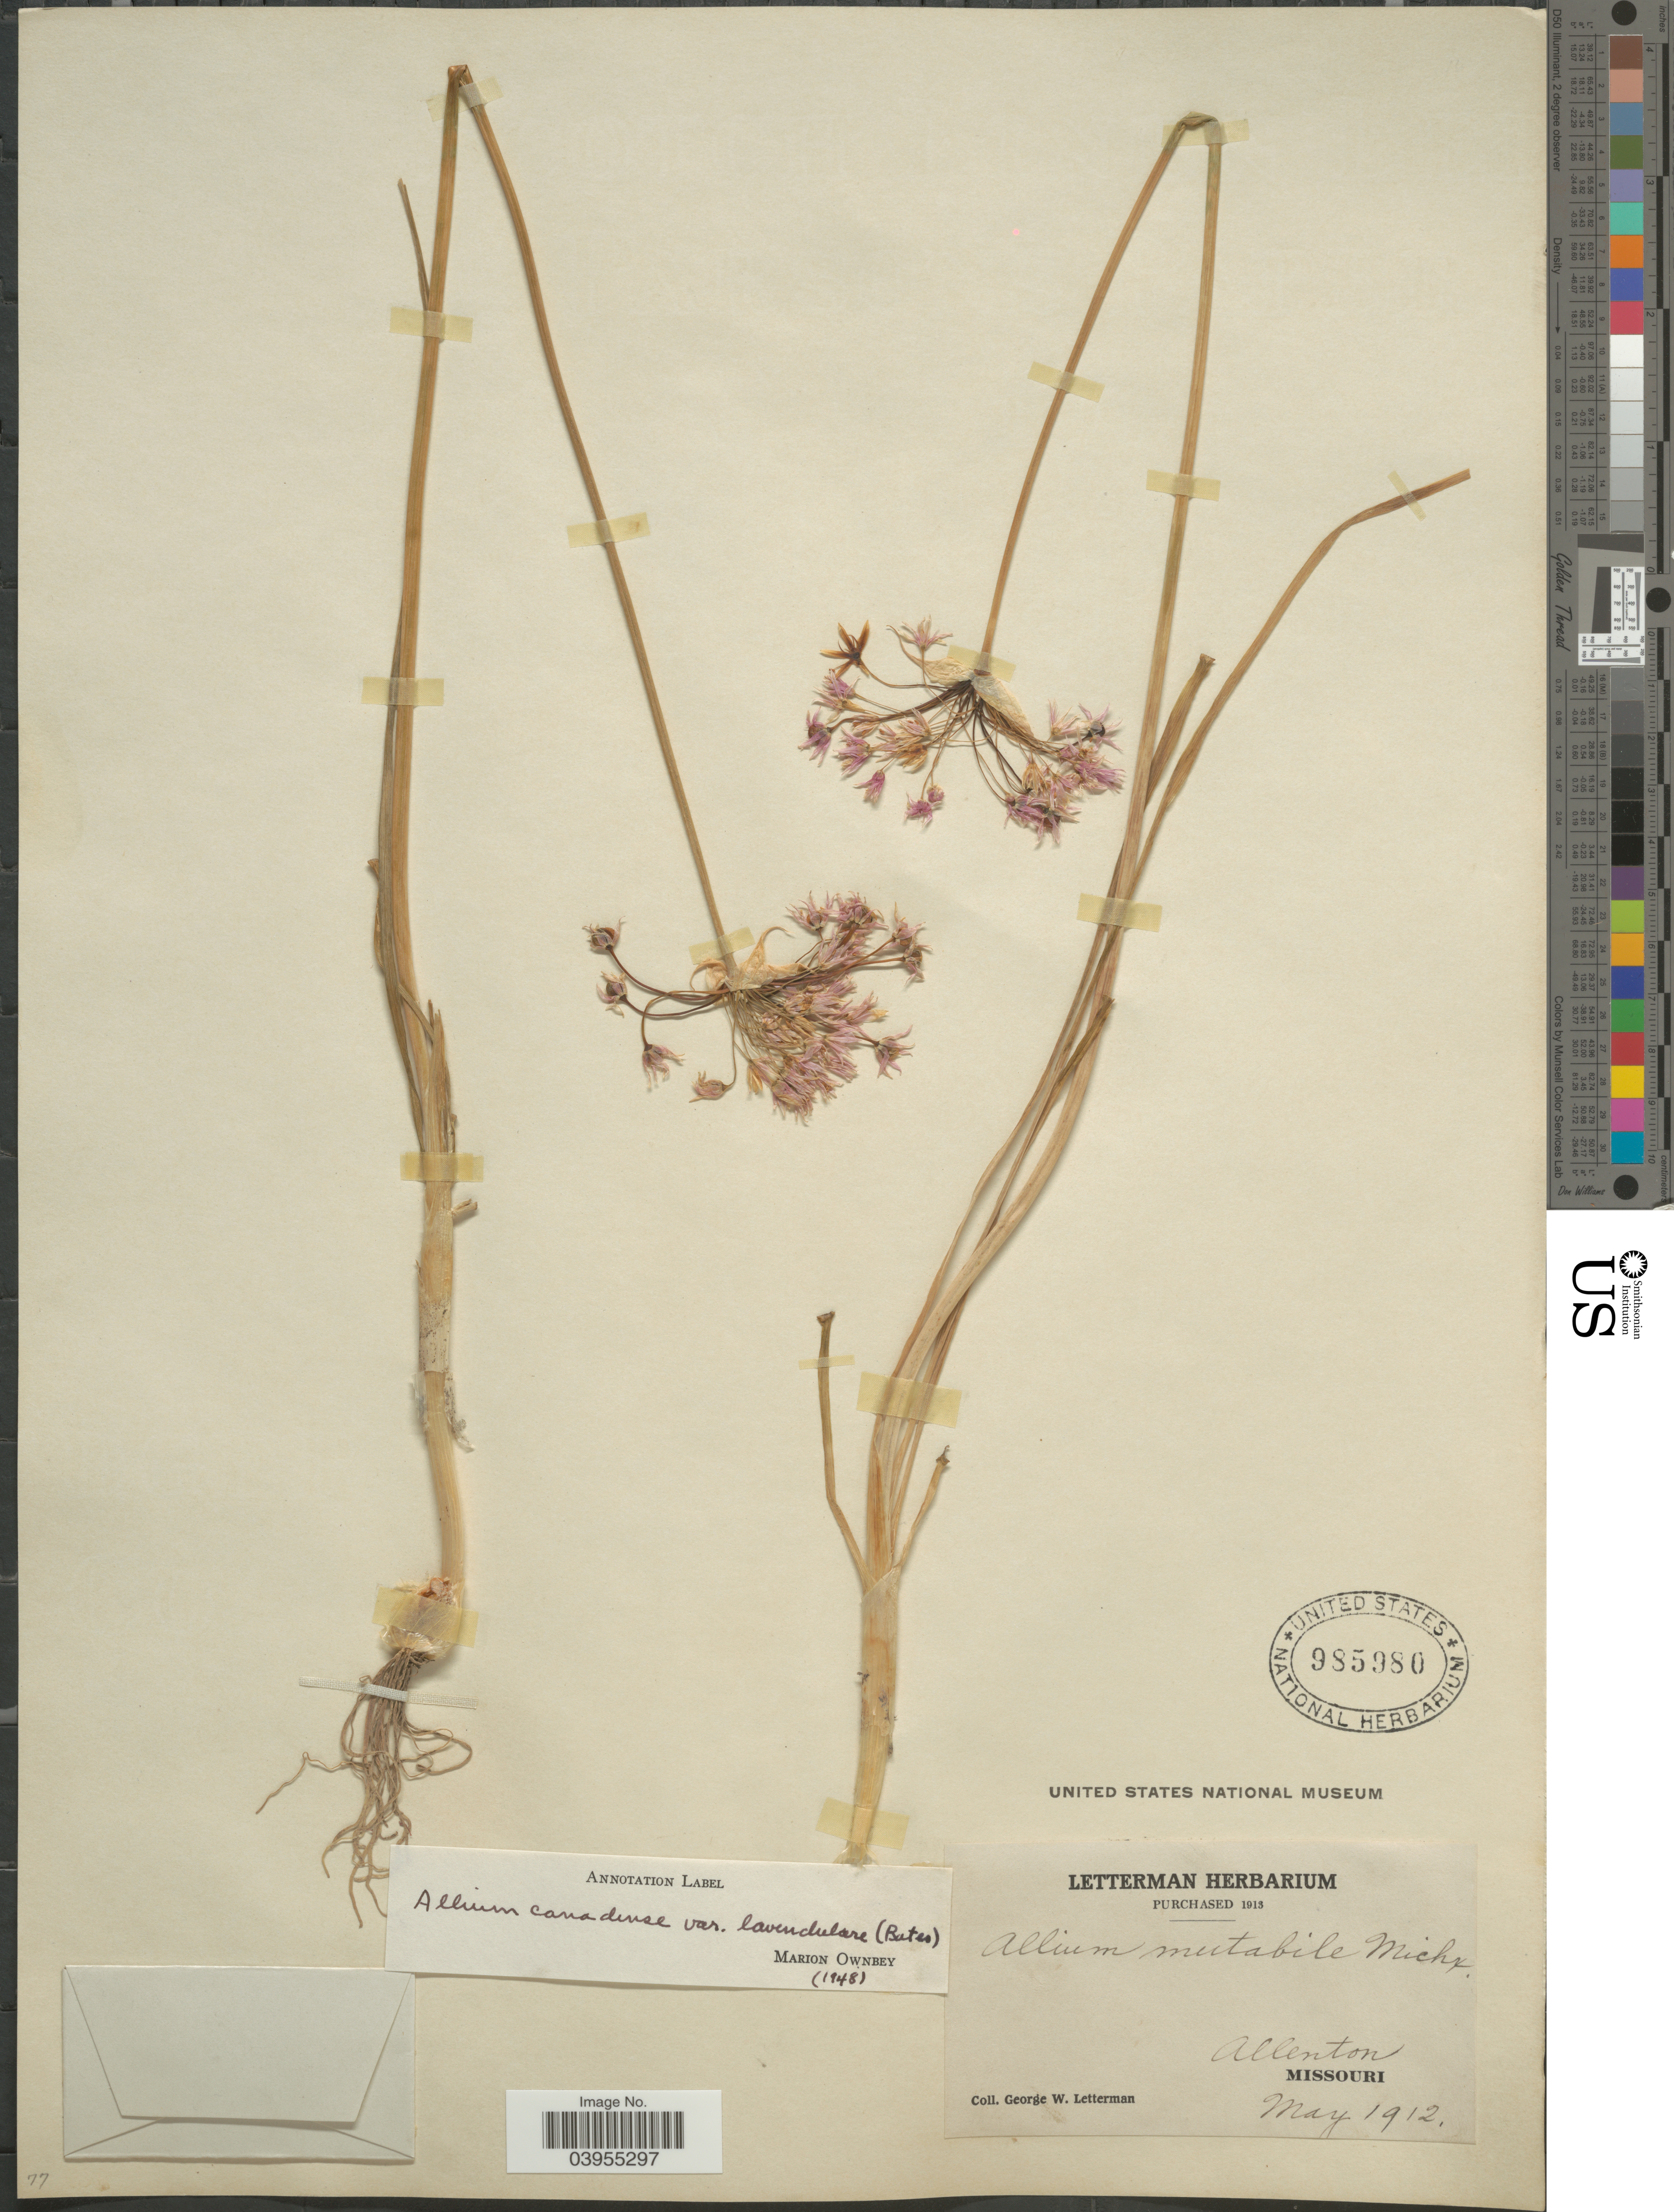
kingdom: Plantae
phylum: Tracheophyta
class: Liliopsida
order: Asparagales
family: Amaryllidaceae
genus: Allium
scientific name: Allium canadense var. lavandulare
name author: (Bates) Ownbey & Aase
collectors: G. W. Letterman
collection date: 1912-05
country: United States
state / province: Missouri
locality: Allenton.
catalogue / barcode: US 985980